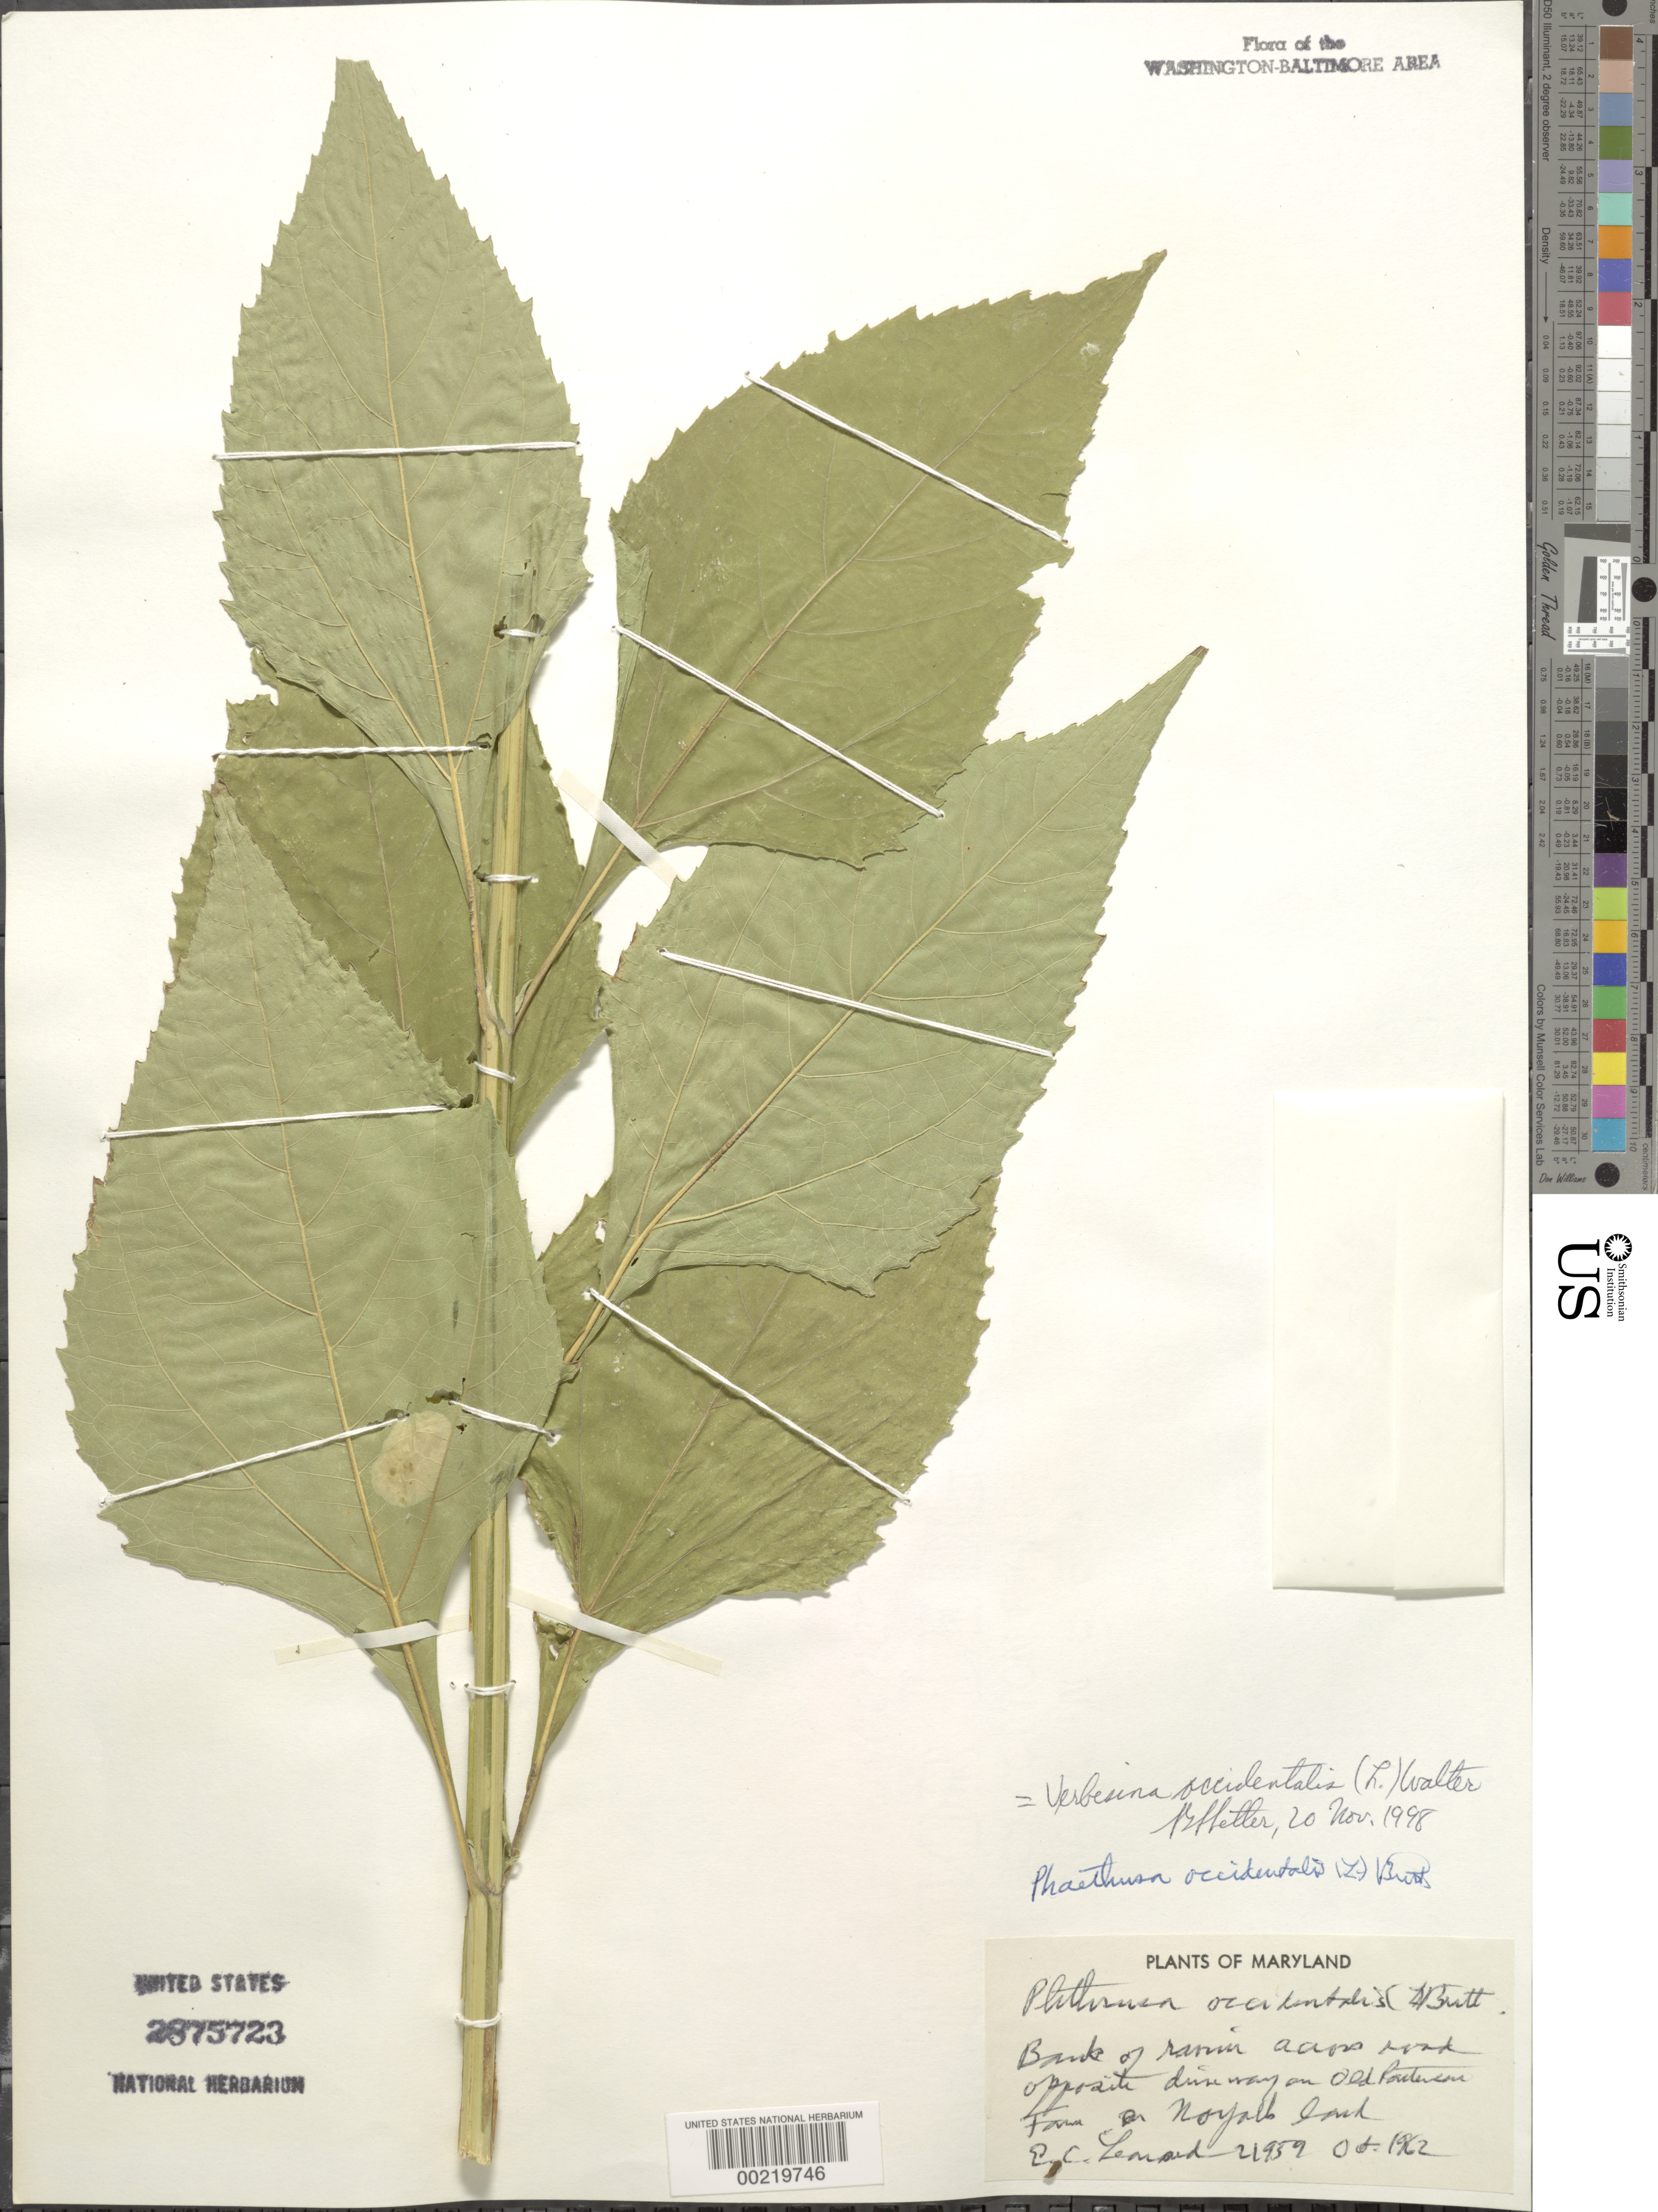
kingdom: Plantae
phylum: Tracheophyta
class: Magnoliopsida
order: Asterales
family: Asteraceae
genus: Verbesina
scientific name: Verbesina occidentalis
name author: (L.) Walter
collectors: E. C. Leonard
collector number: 21959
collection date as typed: Oct 1962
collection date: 1962-10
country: United States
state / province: Maryland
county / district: Calvert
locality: Old Patterson Farm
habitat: Ravine bank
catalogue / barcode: US 2875723